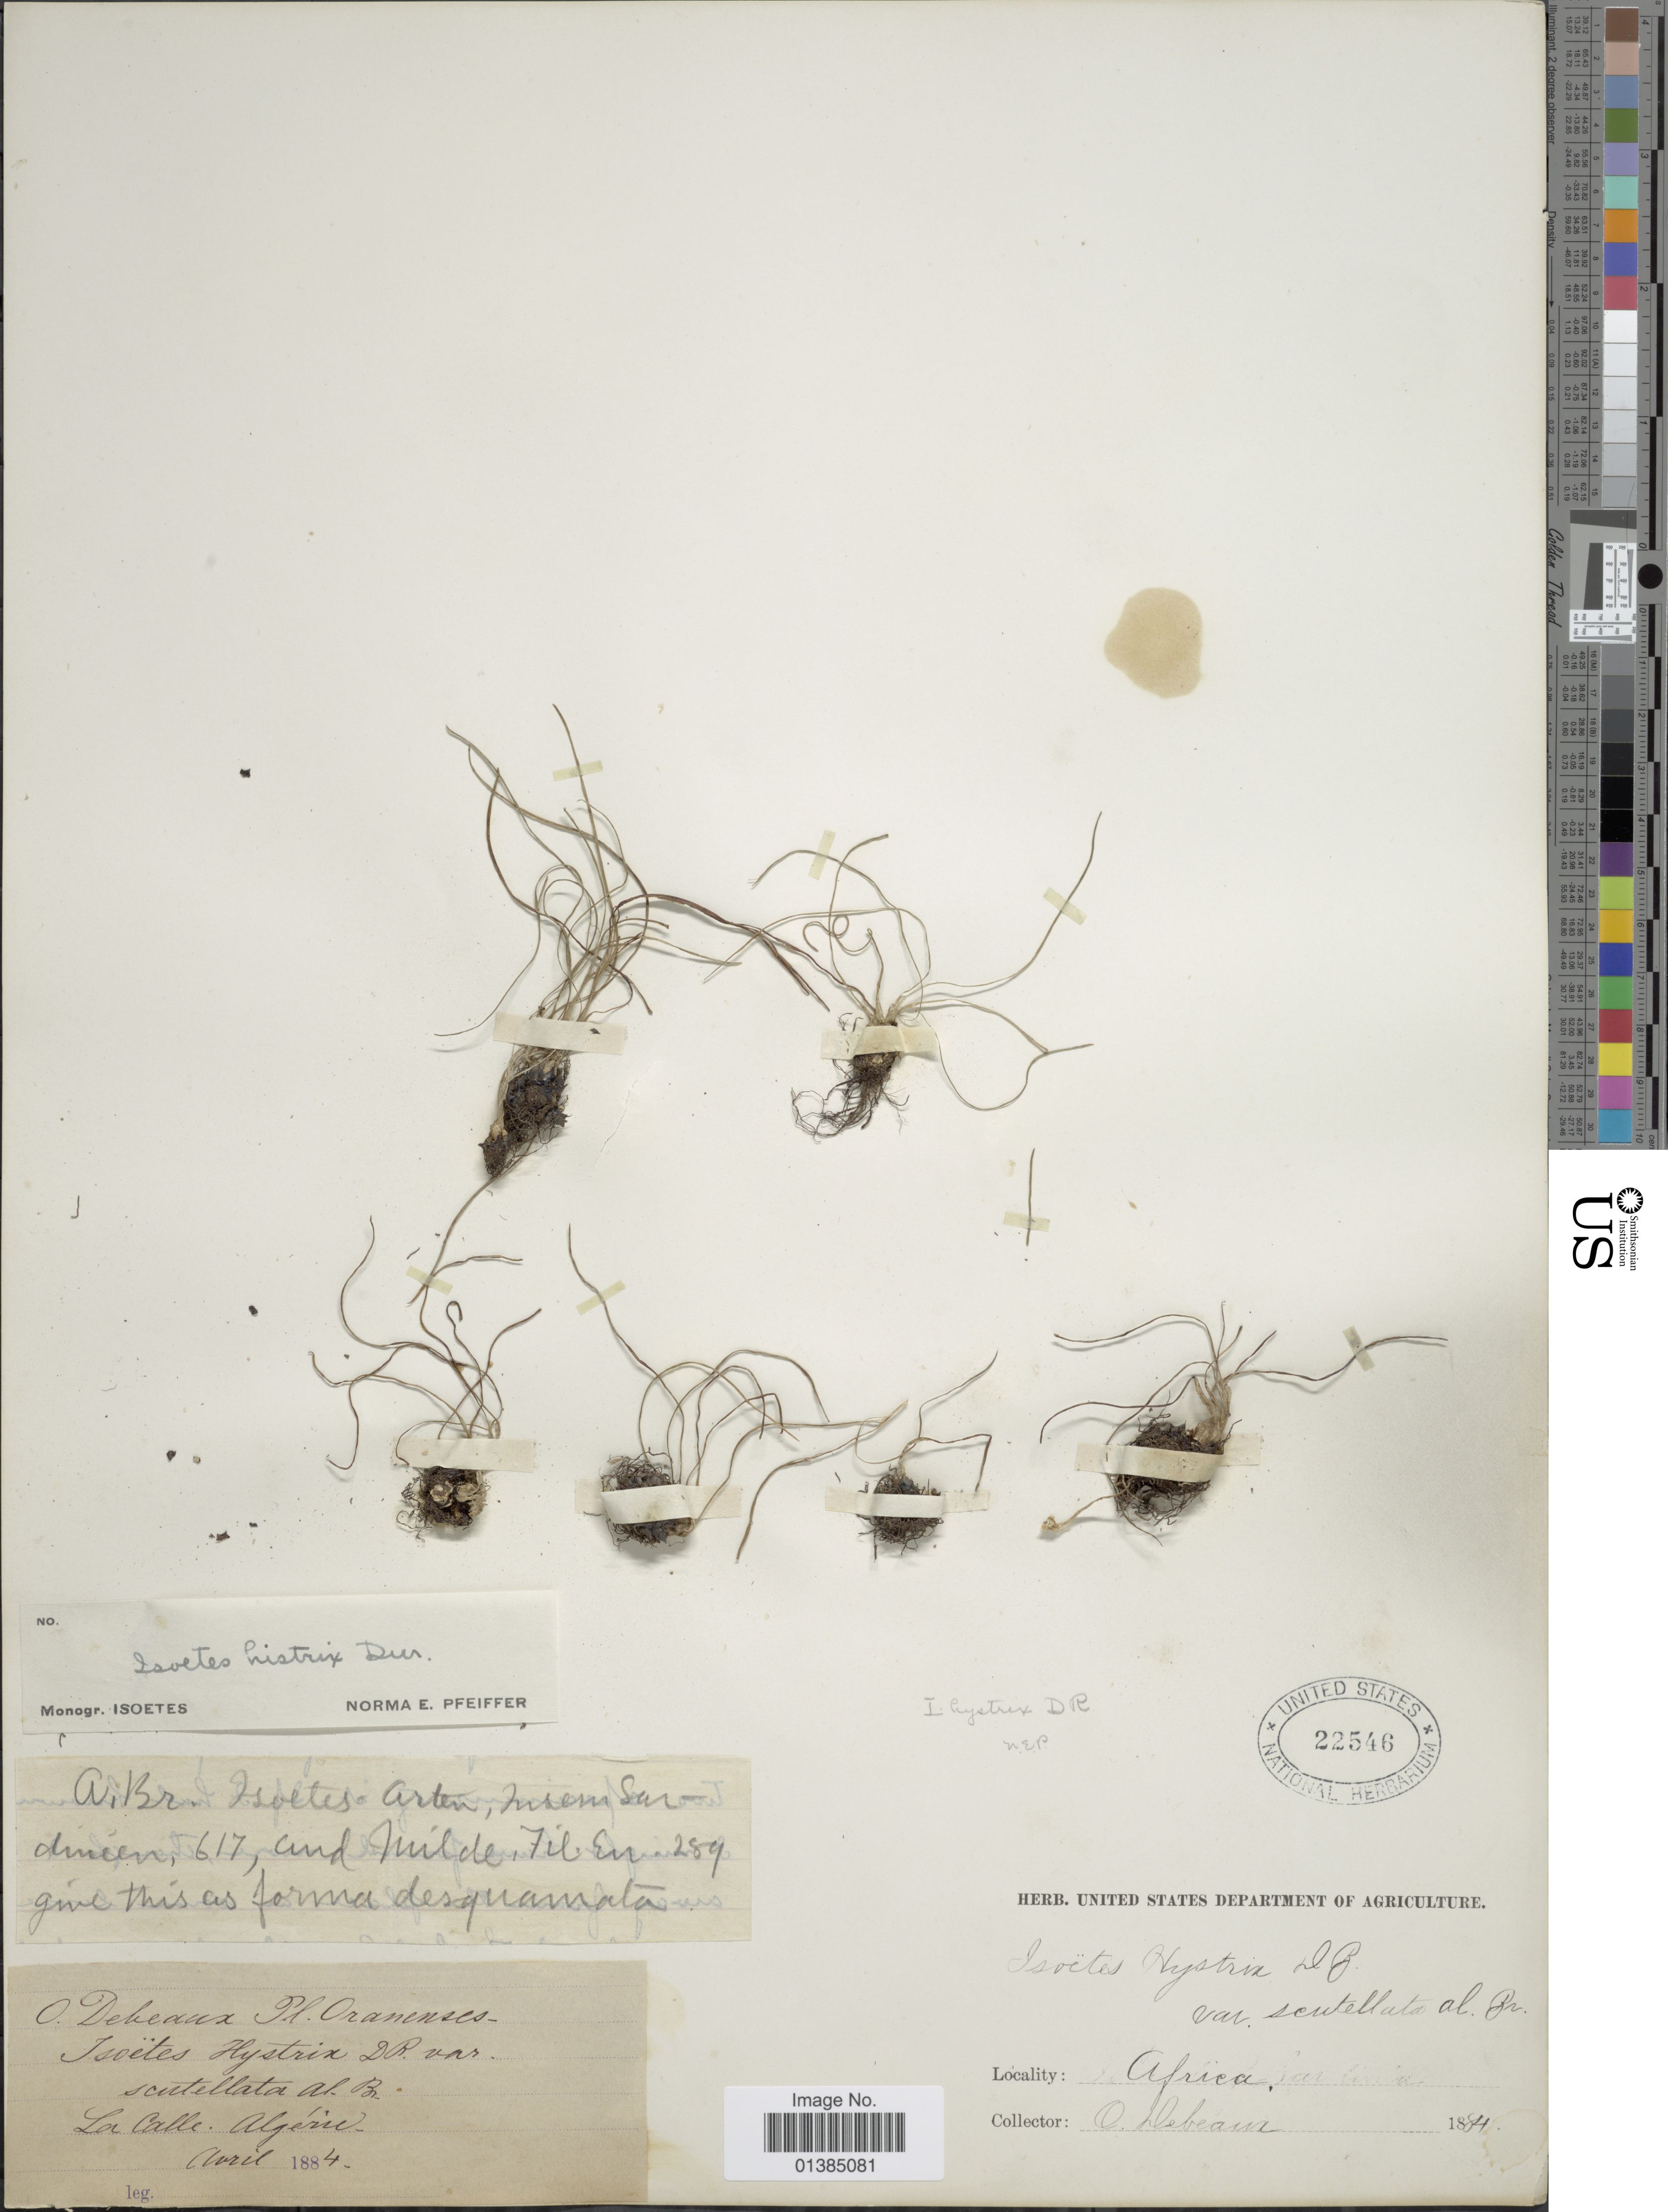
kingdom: Plantae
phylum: Tracheophyta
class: Lycopodiopsida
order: Isoetales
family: Isoetaceae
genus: Isoetes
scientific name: Isoetes histrix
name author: Bory & Durieu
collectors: O. Debeaux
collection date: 1884-04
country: Algeria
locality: La Calle, Africa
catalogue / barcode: US 22546